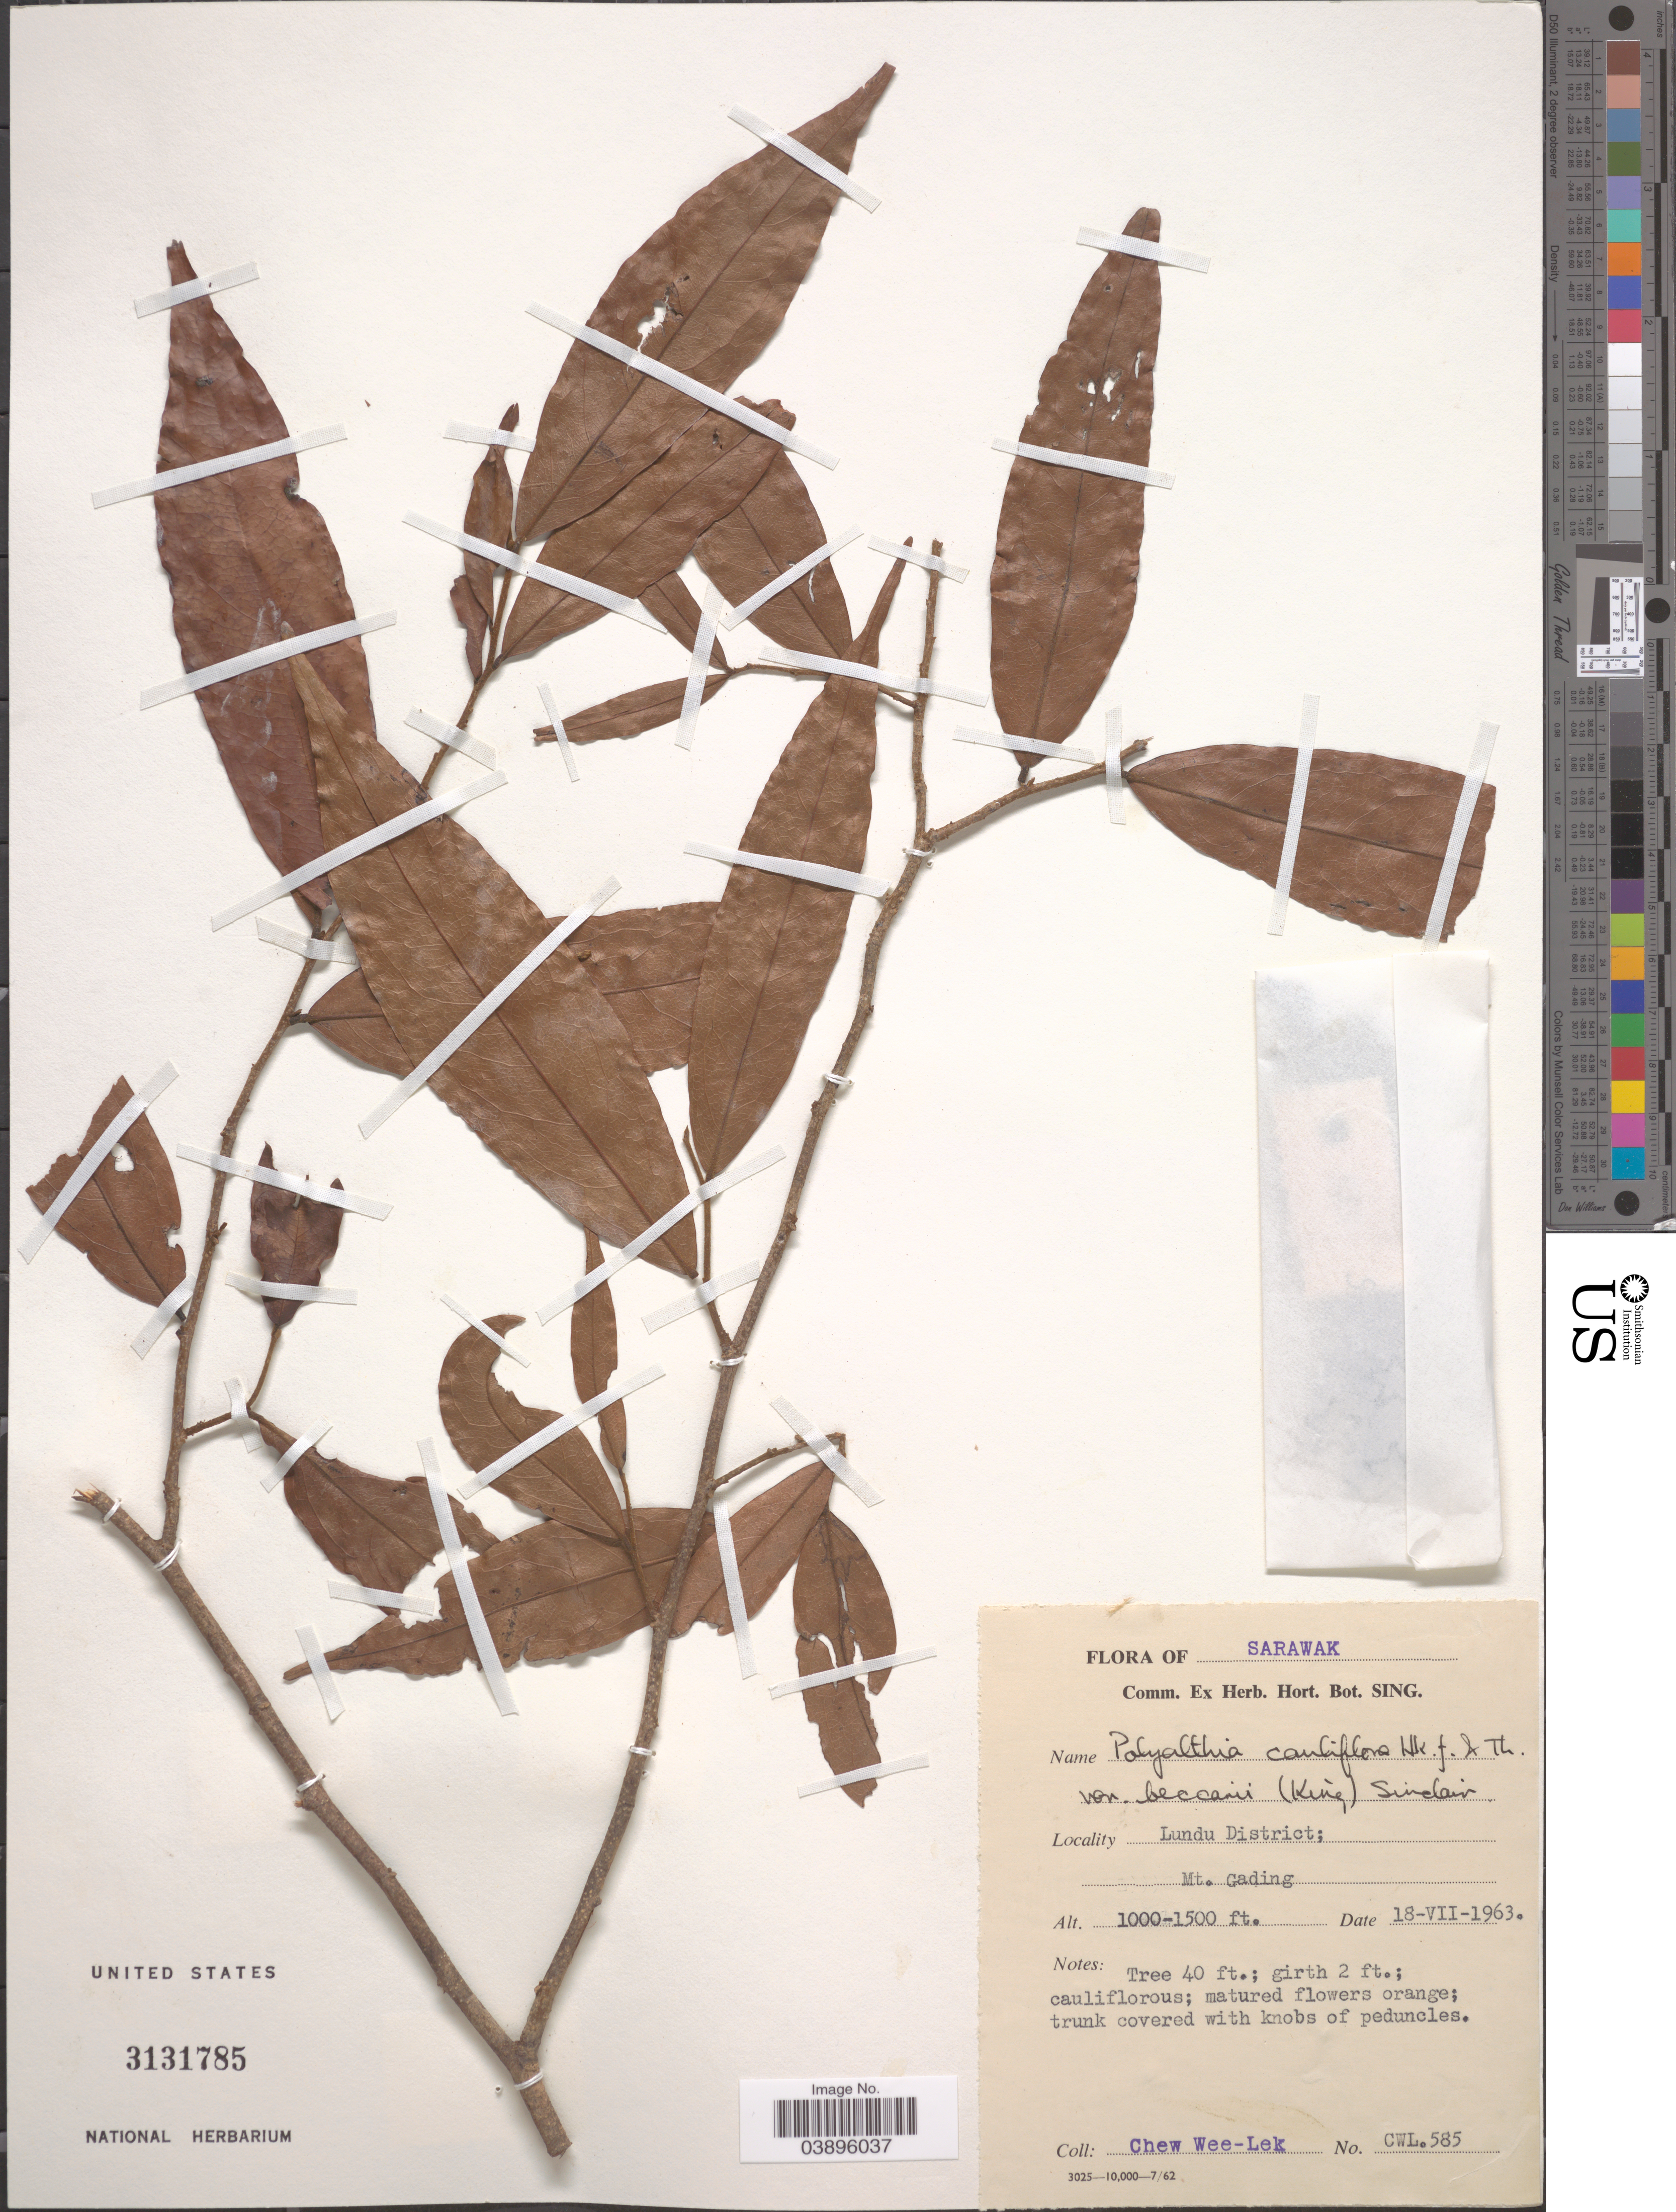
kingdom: Plantae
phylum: Tracheophyta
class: Magnoliopsida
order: Magnoliales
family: Annonaceae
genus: Polyalthia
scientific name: Polyalthia cauliflora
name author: Hook. f. & Thomson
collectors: W. Chew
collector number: CWL 585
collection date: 1963-07-18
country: Malaysia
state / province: Sarawak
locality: Lundu District.; Mt. Gading.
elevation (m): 305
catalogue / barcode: US 3131785